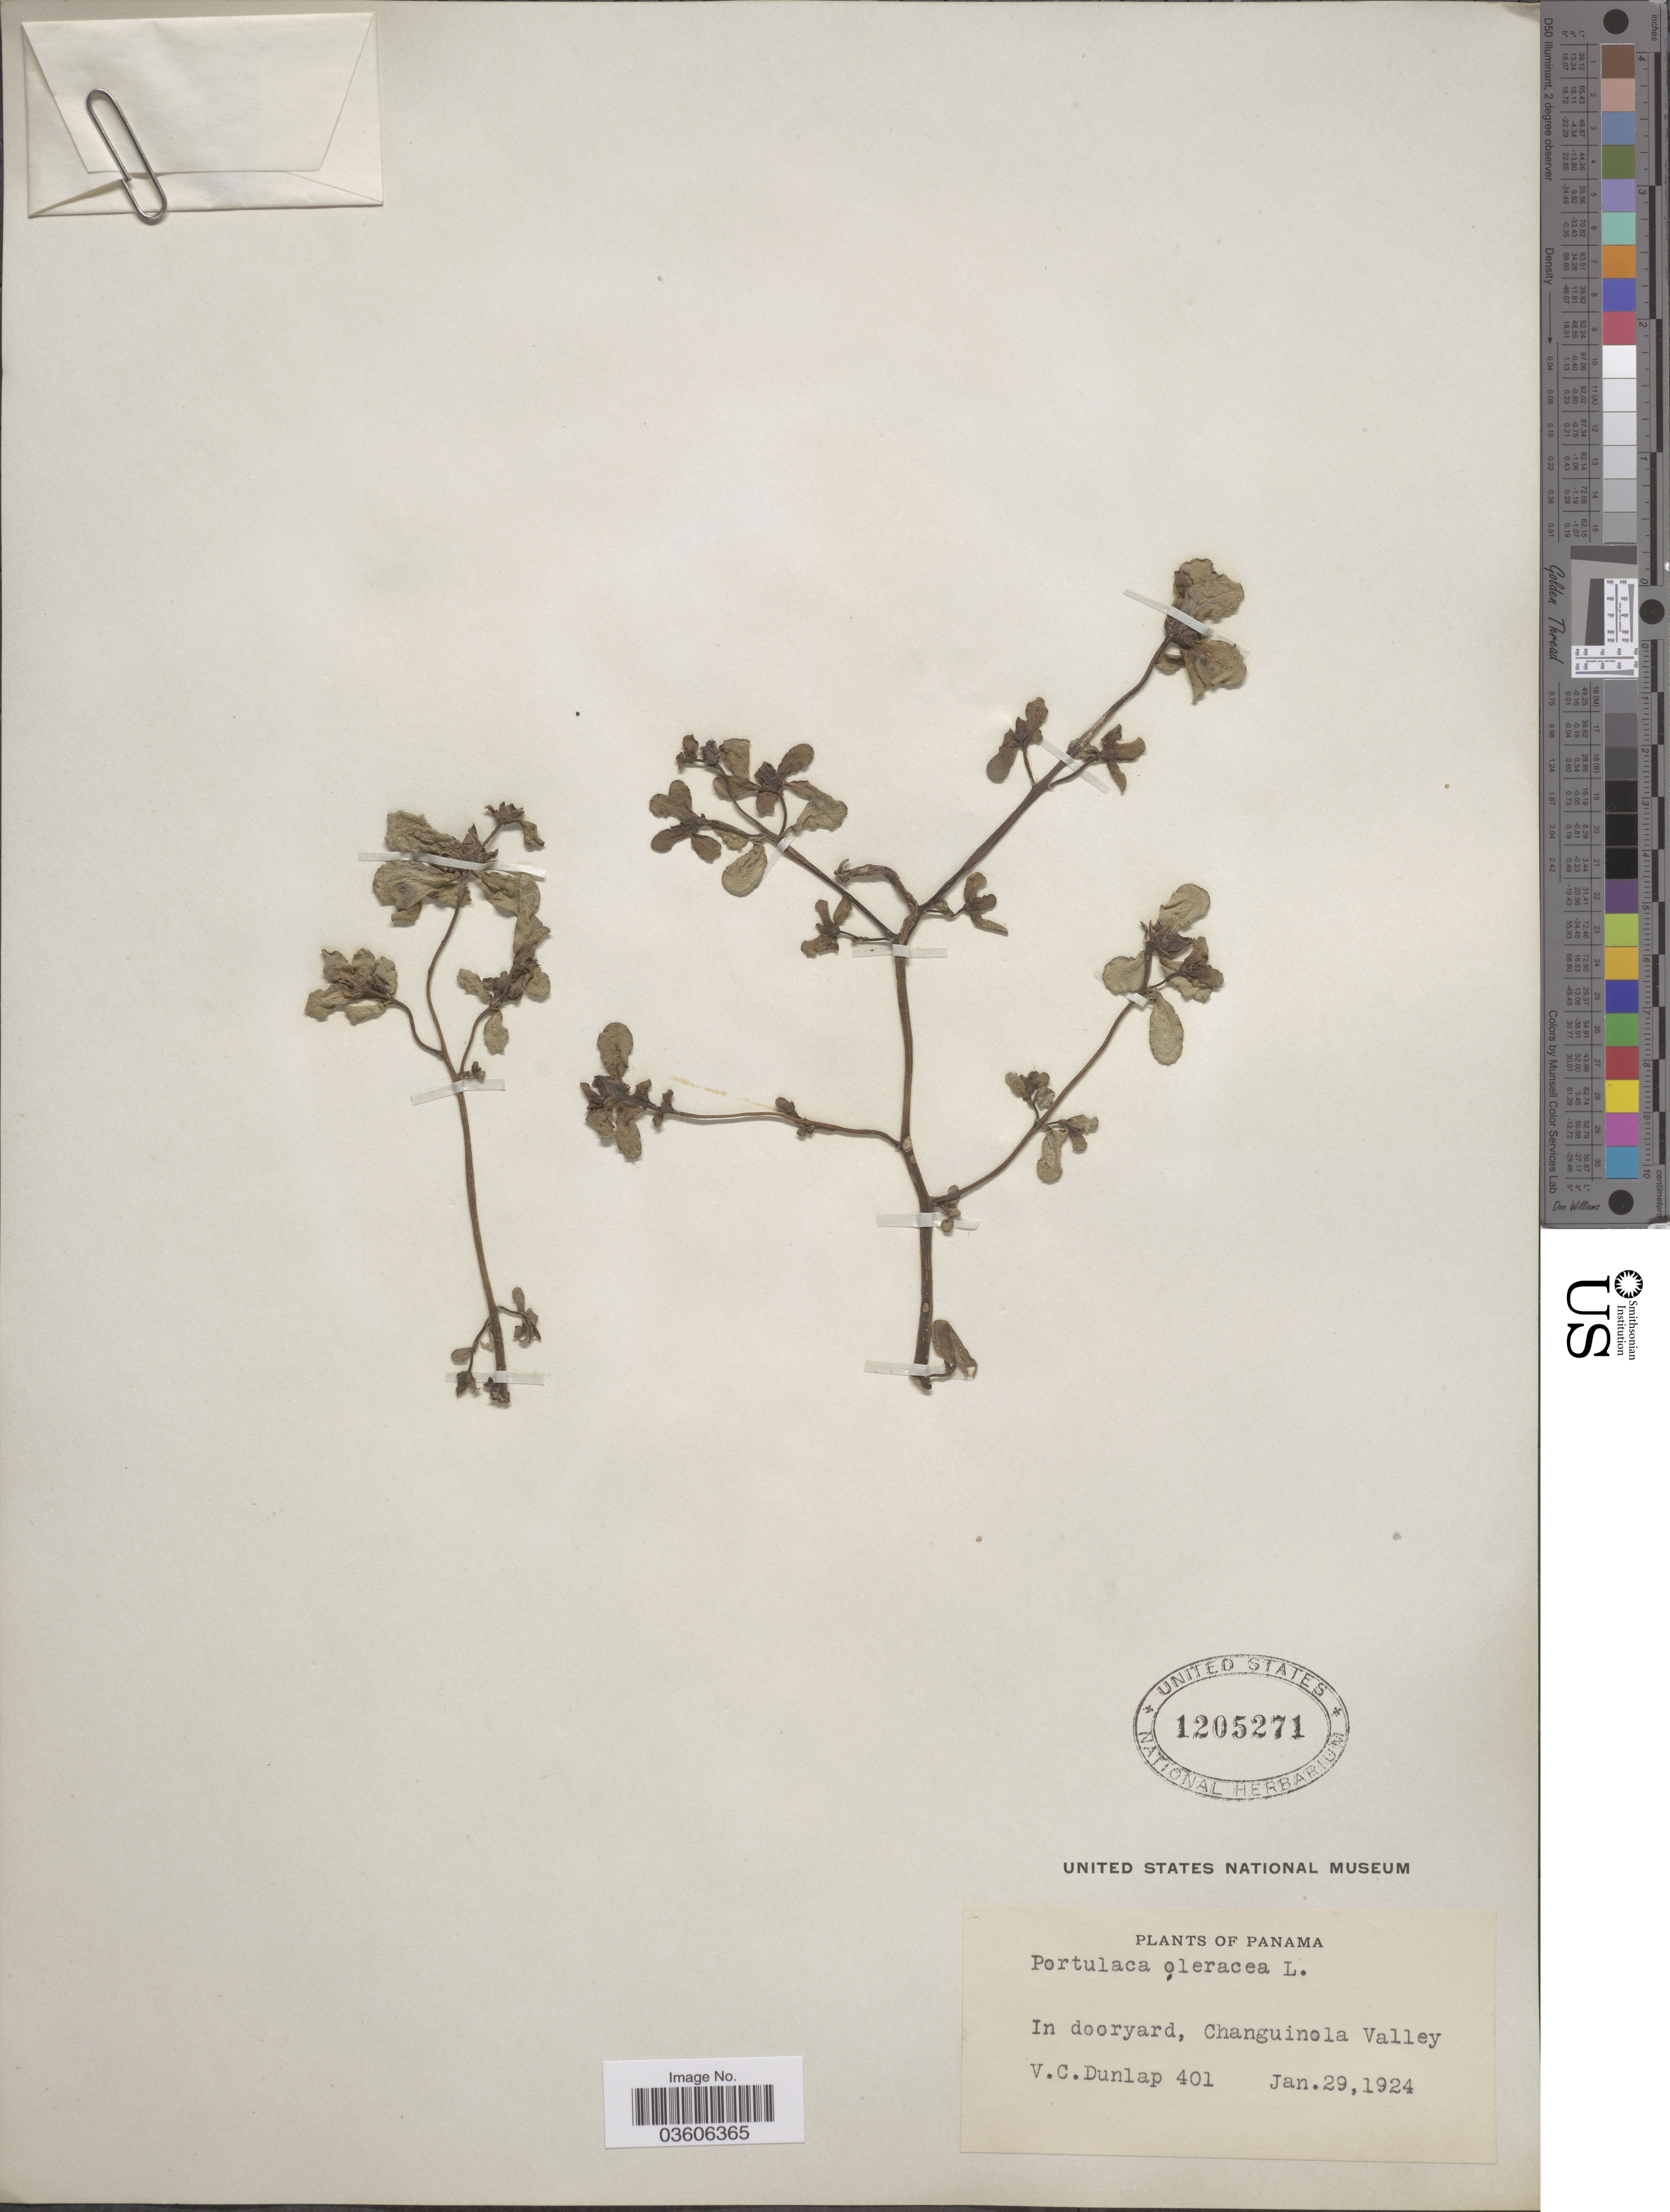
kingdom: Plantae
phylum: Tracheophyta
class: Magnoliopsida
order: Caryophyllales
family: Portulacaceae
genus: Portulaca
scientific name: Portulaca oleracea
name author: L.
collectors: V. C. Dunlap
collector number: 401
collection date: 1924-01-29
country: Panama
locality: In dooryard, Changuinola Valley.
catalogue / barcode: US 1205271